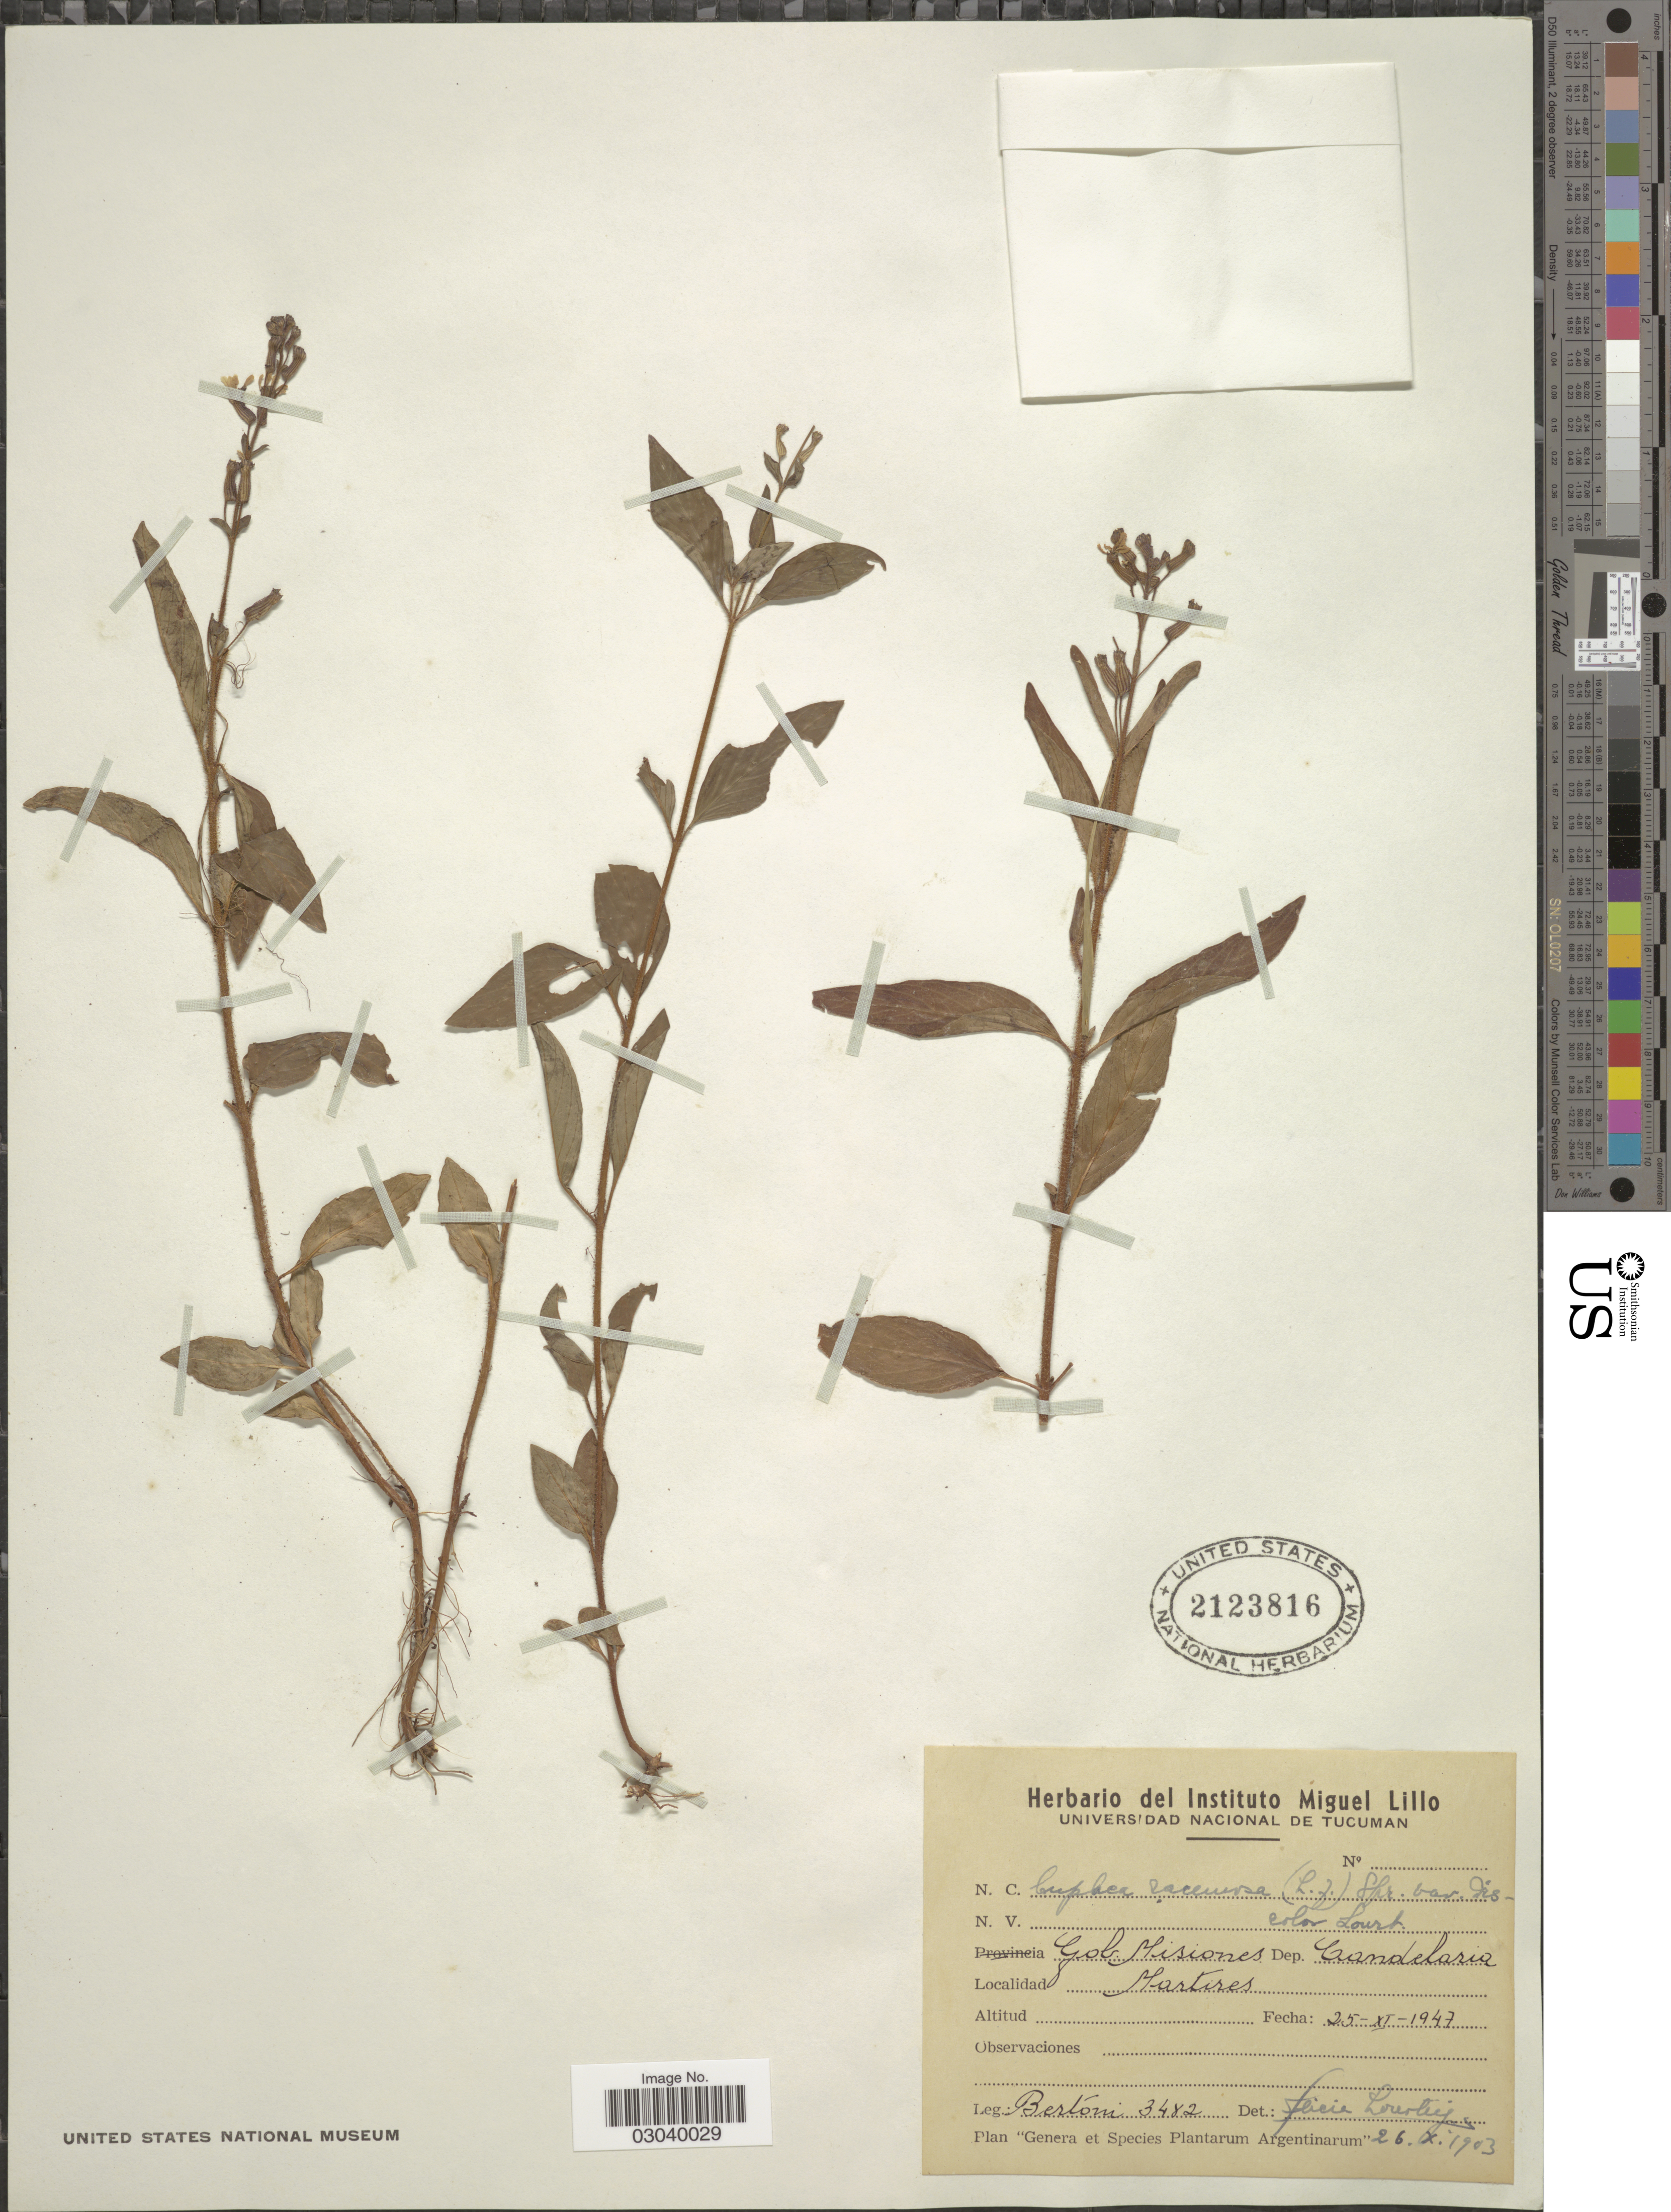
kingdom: Plantae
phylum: Tracheophyta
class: Magnoliopsida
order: Myrtales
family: Lythraceae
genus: Cuphea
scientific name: Cuphea racemosa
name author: (L. f.) Spreng.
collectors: -- Bertoni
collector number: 3482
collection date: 1947-11-25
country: Argentina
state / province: Misiones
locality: Gob. Misiones, Dep. Candelaria, Martires.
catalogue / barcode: US 2123816